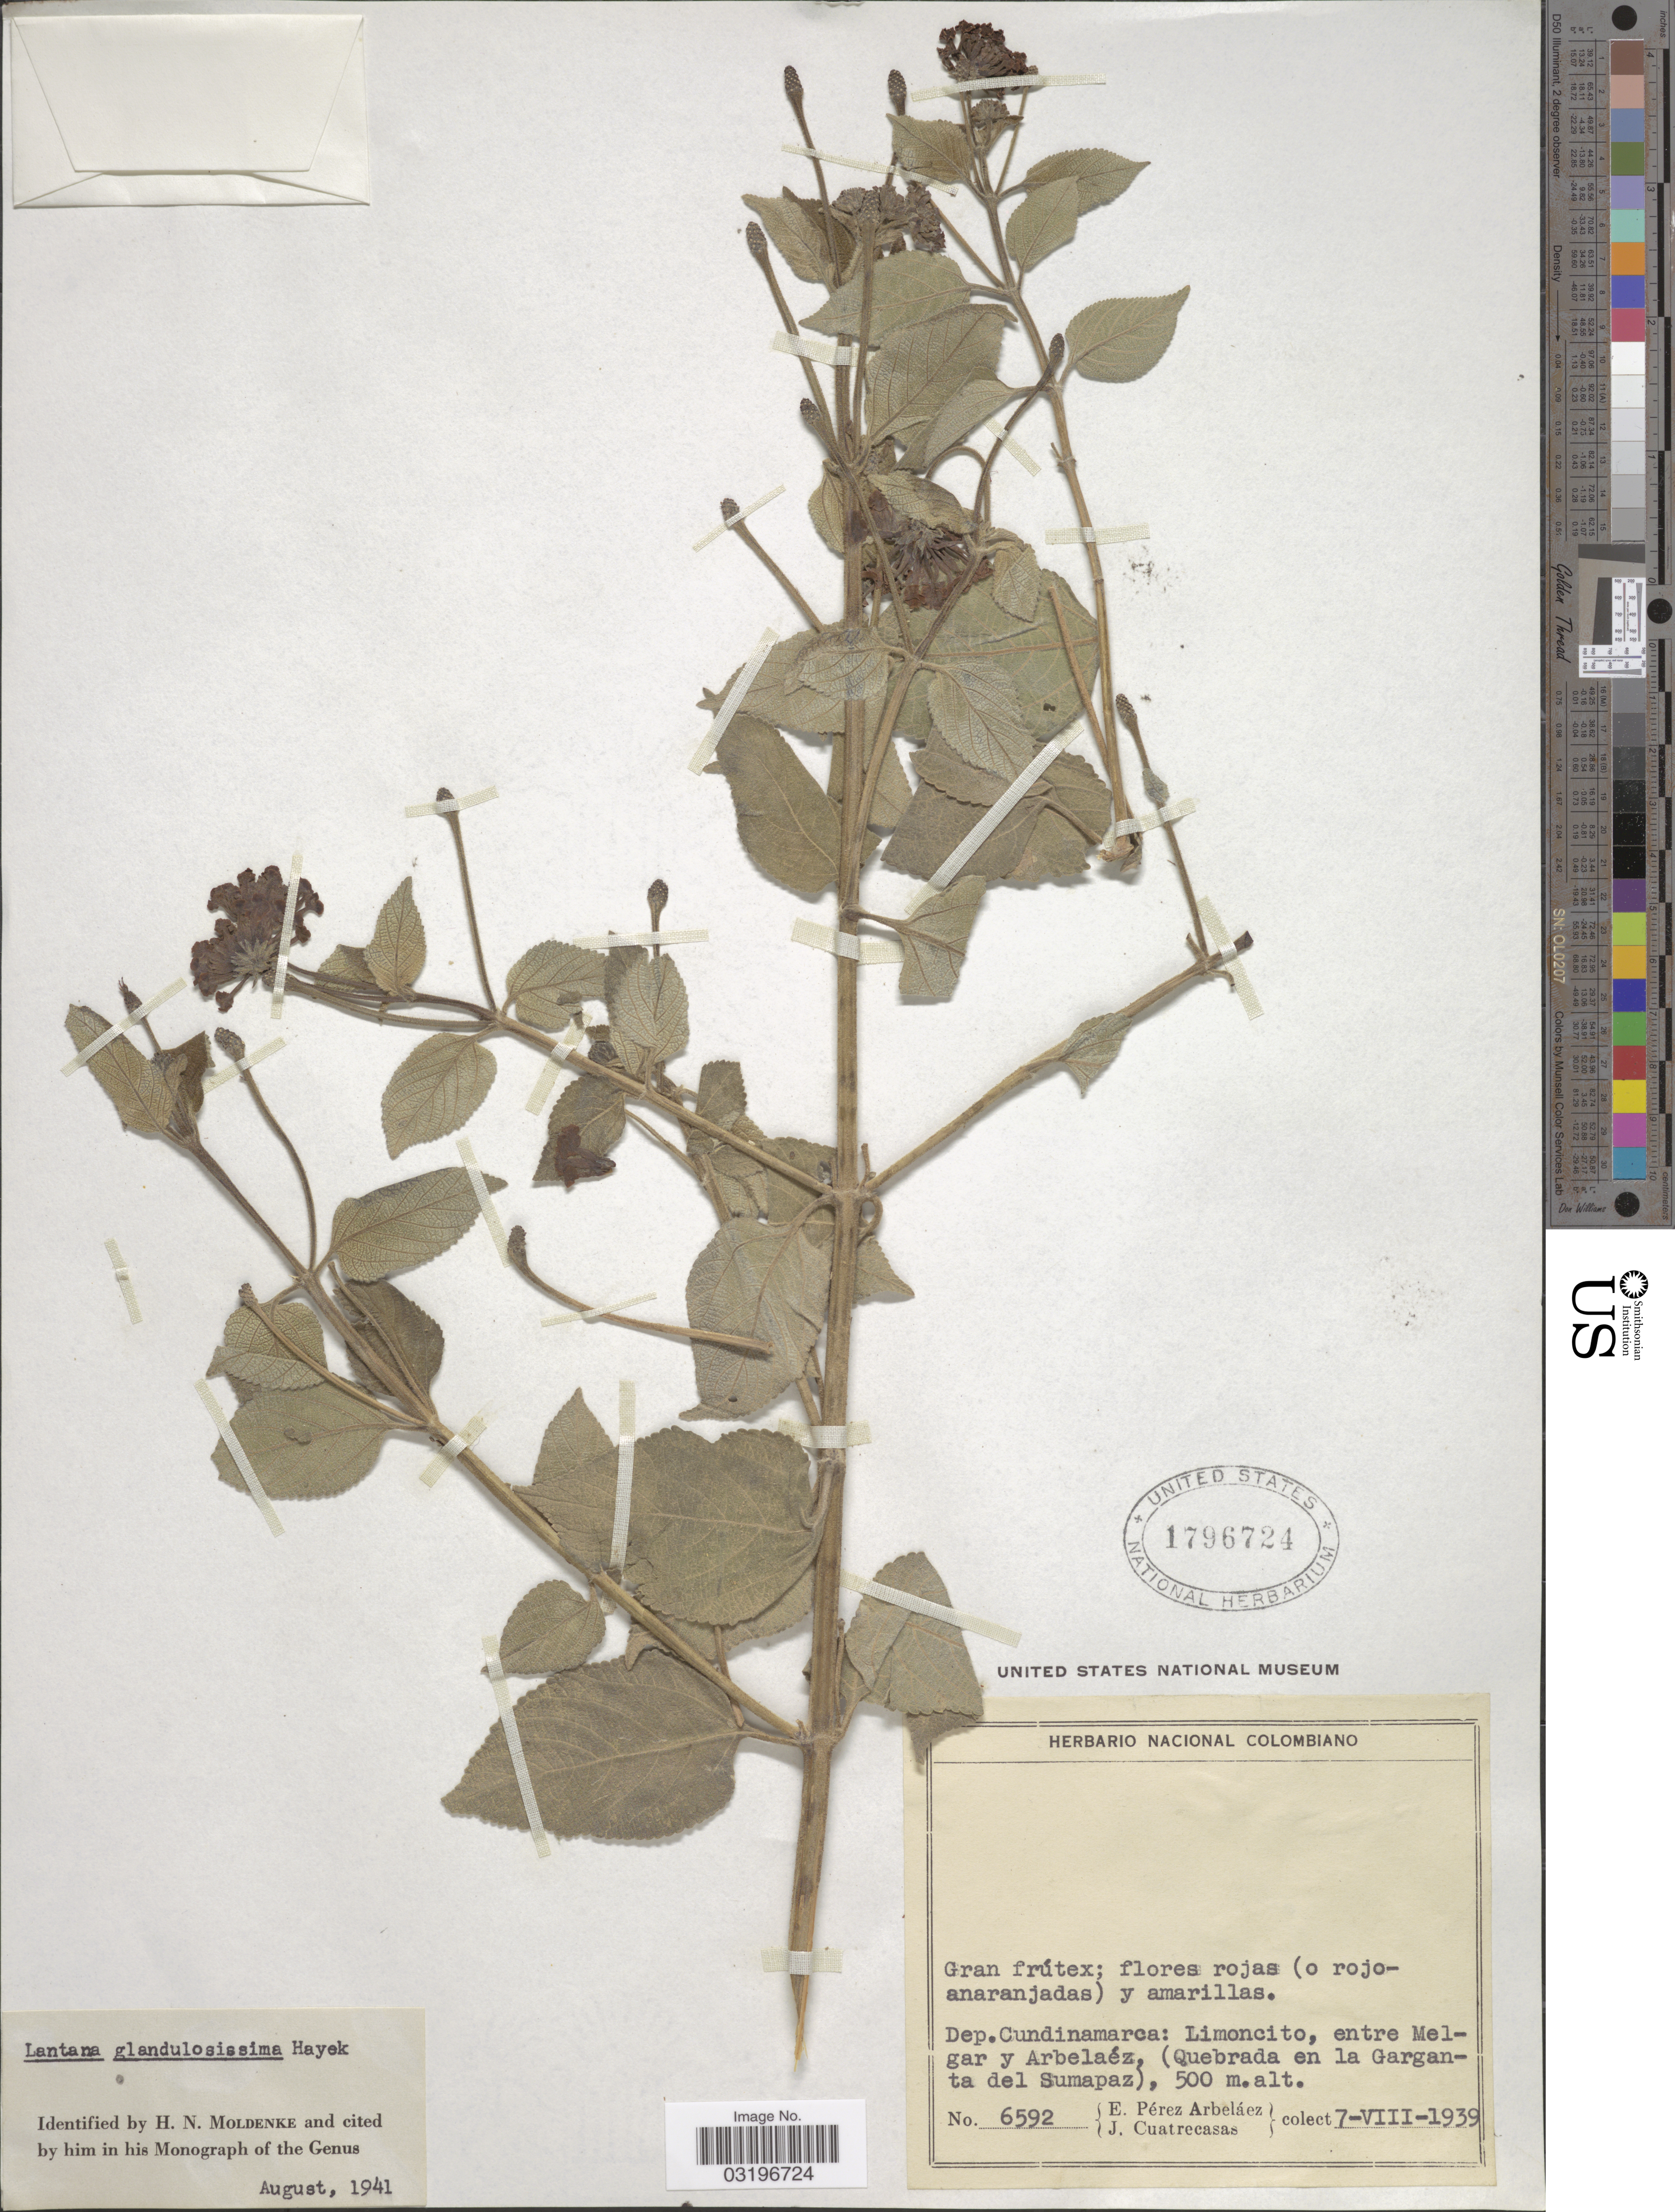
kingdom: Plantae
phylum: Tracheophyta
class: Magnoliopsida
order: Lamiales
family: Verbenaceae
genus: Lantana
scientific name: Lantana glandulosissima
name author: Hayek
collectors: E. Pérez Arbeláez & J. Cuatrecasas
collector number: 6592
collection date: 1939-08-07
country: Colombia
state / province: Cundinamarca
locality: Dep. Cundinamarca: Limoncito, entre Melgar y Arbelaéz, (Quebrada en la Garganta del Sumapaz).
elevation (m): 500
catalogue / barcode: US 1796724